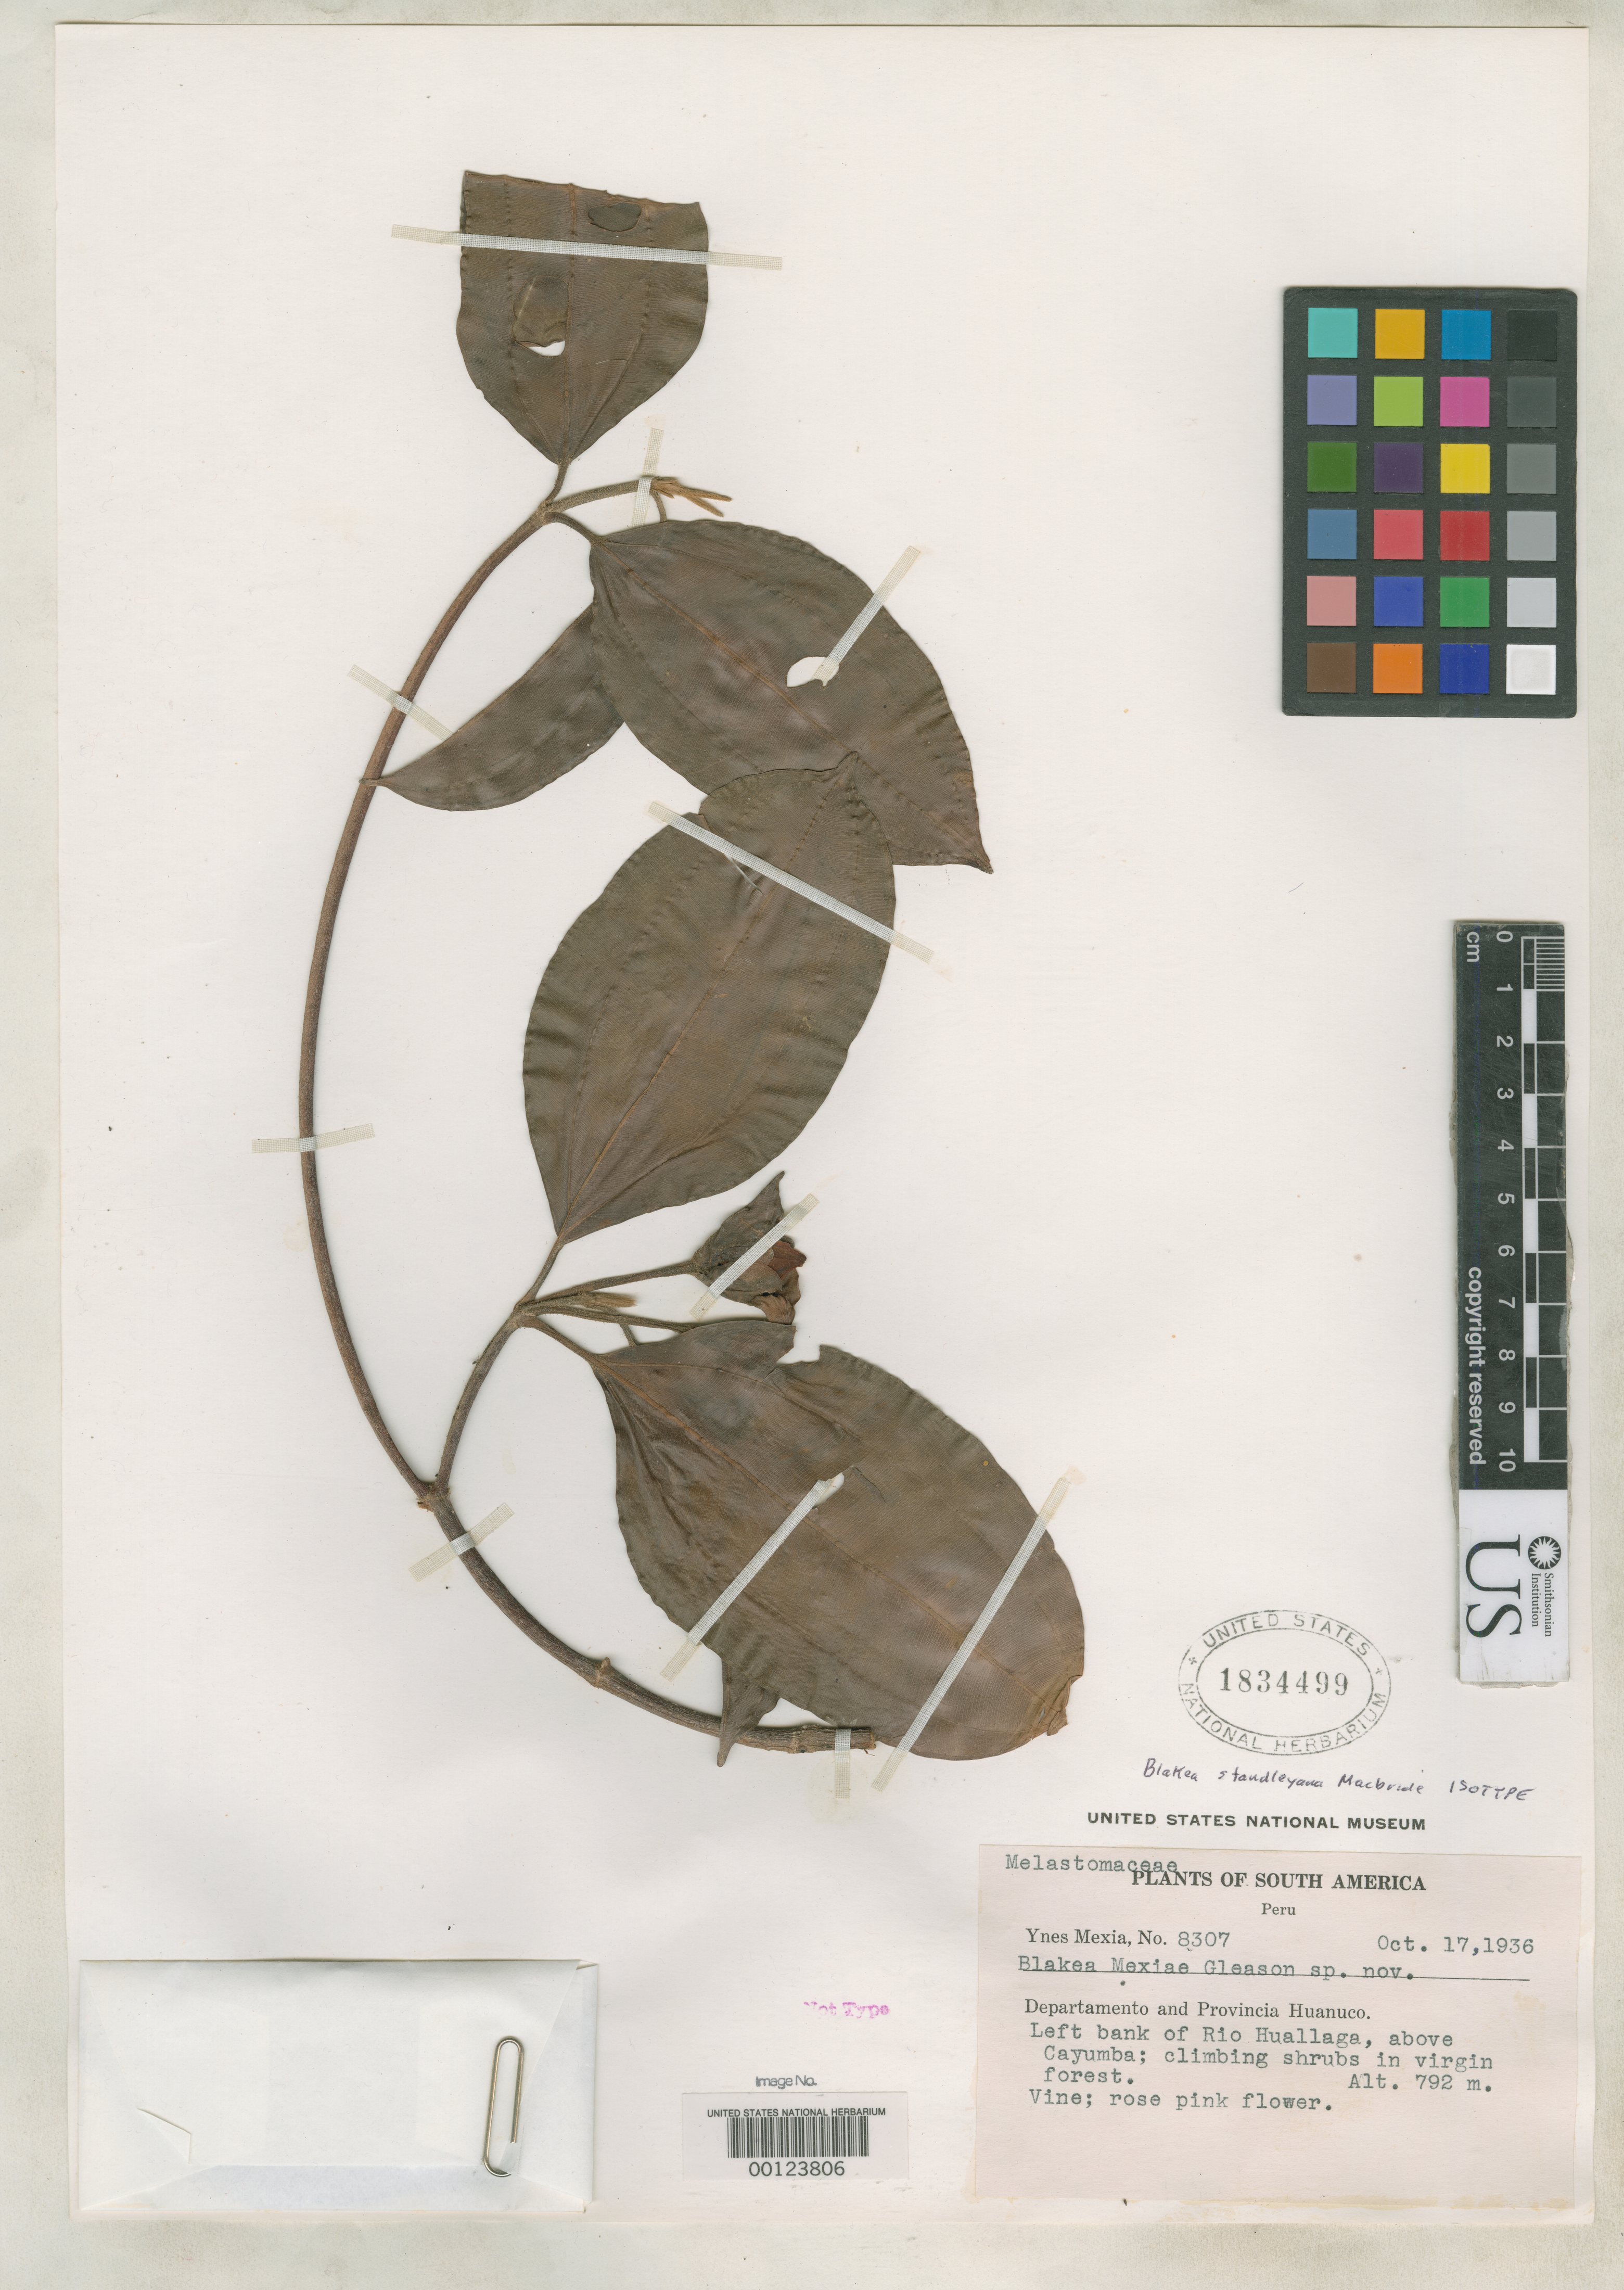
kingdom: Plantae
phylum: Tracheophyta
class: Magnoliopsida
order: Myrtales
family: Melastomataceae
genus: Blakea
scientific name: Blakea standleyana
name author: J.F. Macbr.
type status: Isotype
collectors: Y. Mexia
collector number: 8307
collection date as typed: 17 Oct 1936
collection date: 1936-10-17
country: Peru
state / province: Huánuco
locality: above Cayumbe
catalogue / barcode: US 1834499